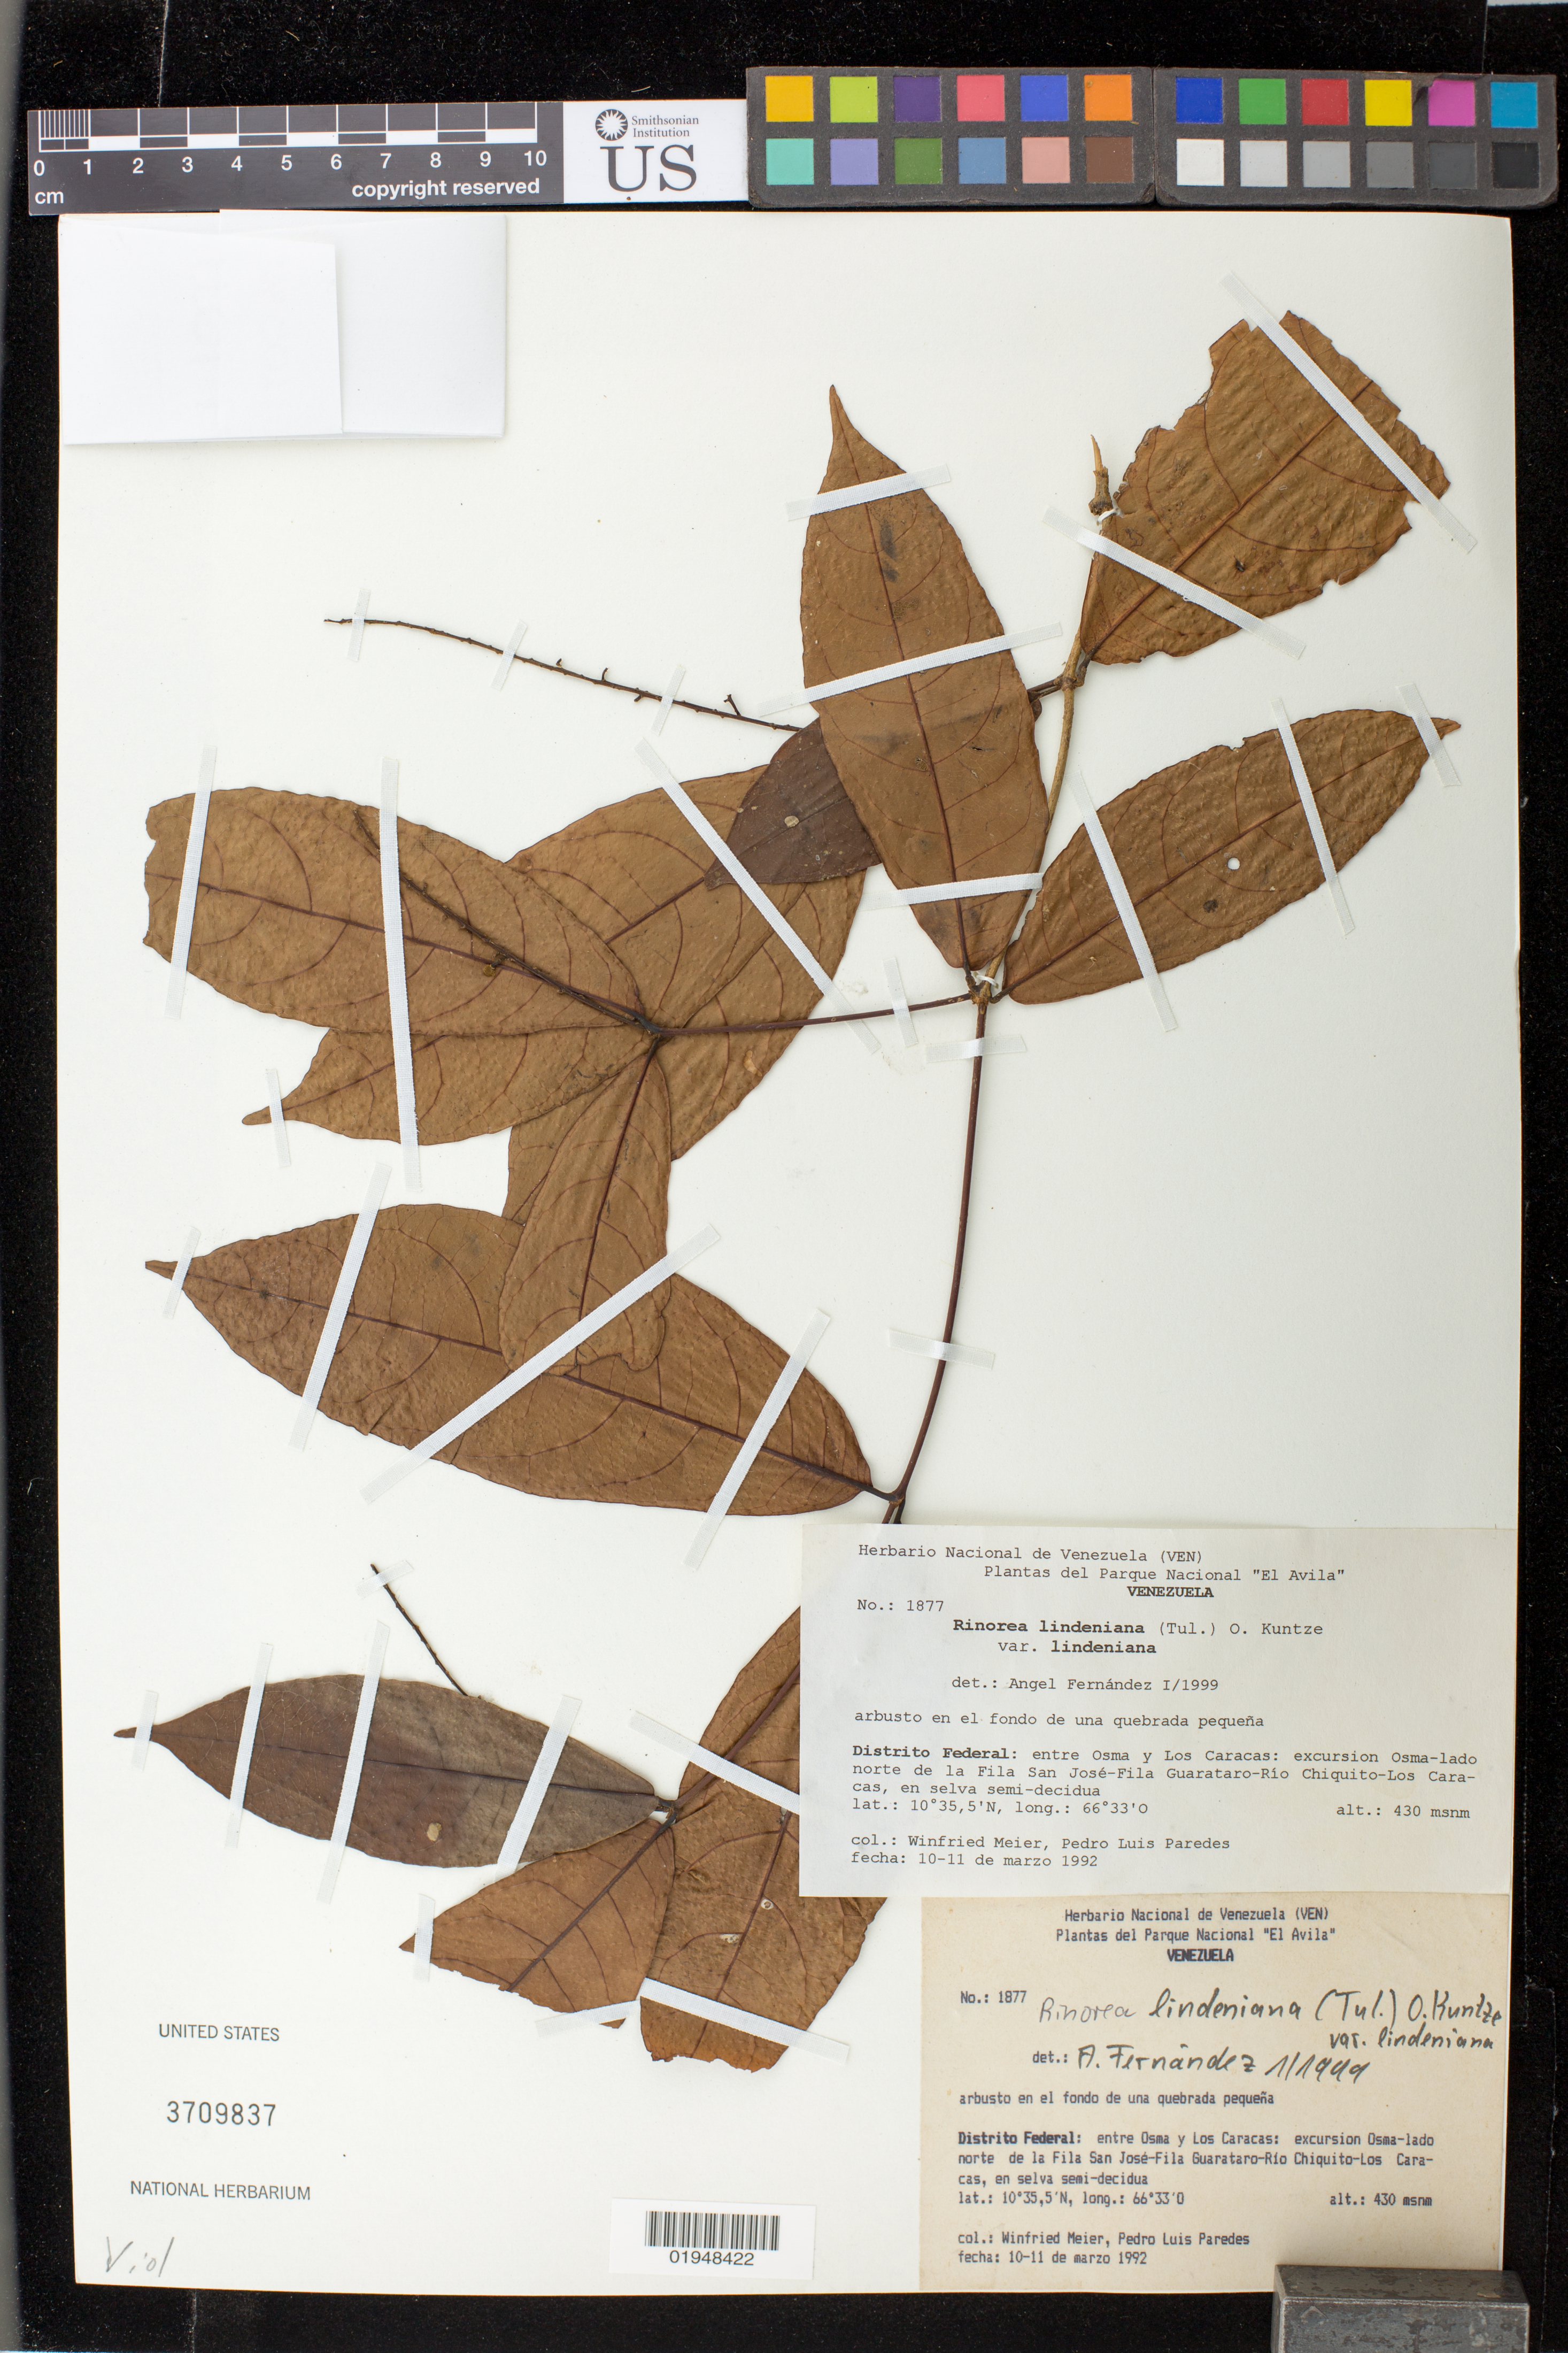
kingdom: Plantae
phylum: Tracheophyta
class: Magnoliopsida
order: Malpighiales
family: Violaceae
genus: Rinorea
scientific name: Rinorea lindeniana var. lindeniana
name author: (Tul.) Kuntze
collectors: W. Meier & P. L. Paredes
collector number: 1877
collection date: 1992-03-11/1992-03-12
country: Venezuela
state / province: Distrito Federal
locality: Between Osma and Los Caracas. Lado norte de la Fila San Jose-Fila Guarataro-Rio Chiquito-Los Caracas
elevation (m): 430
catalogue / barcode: US 3709837